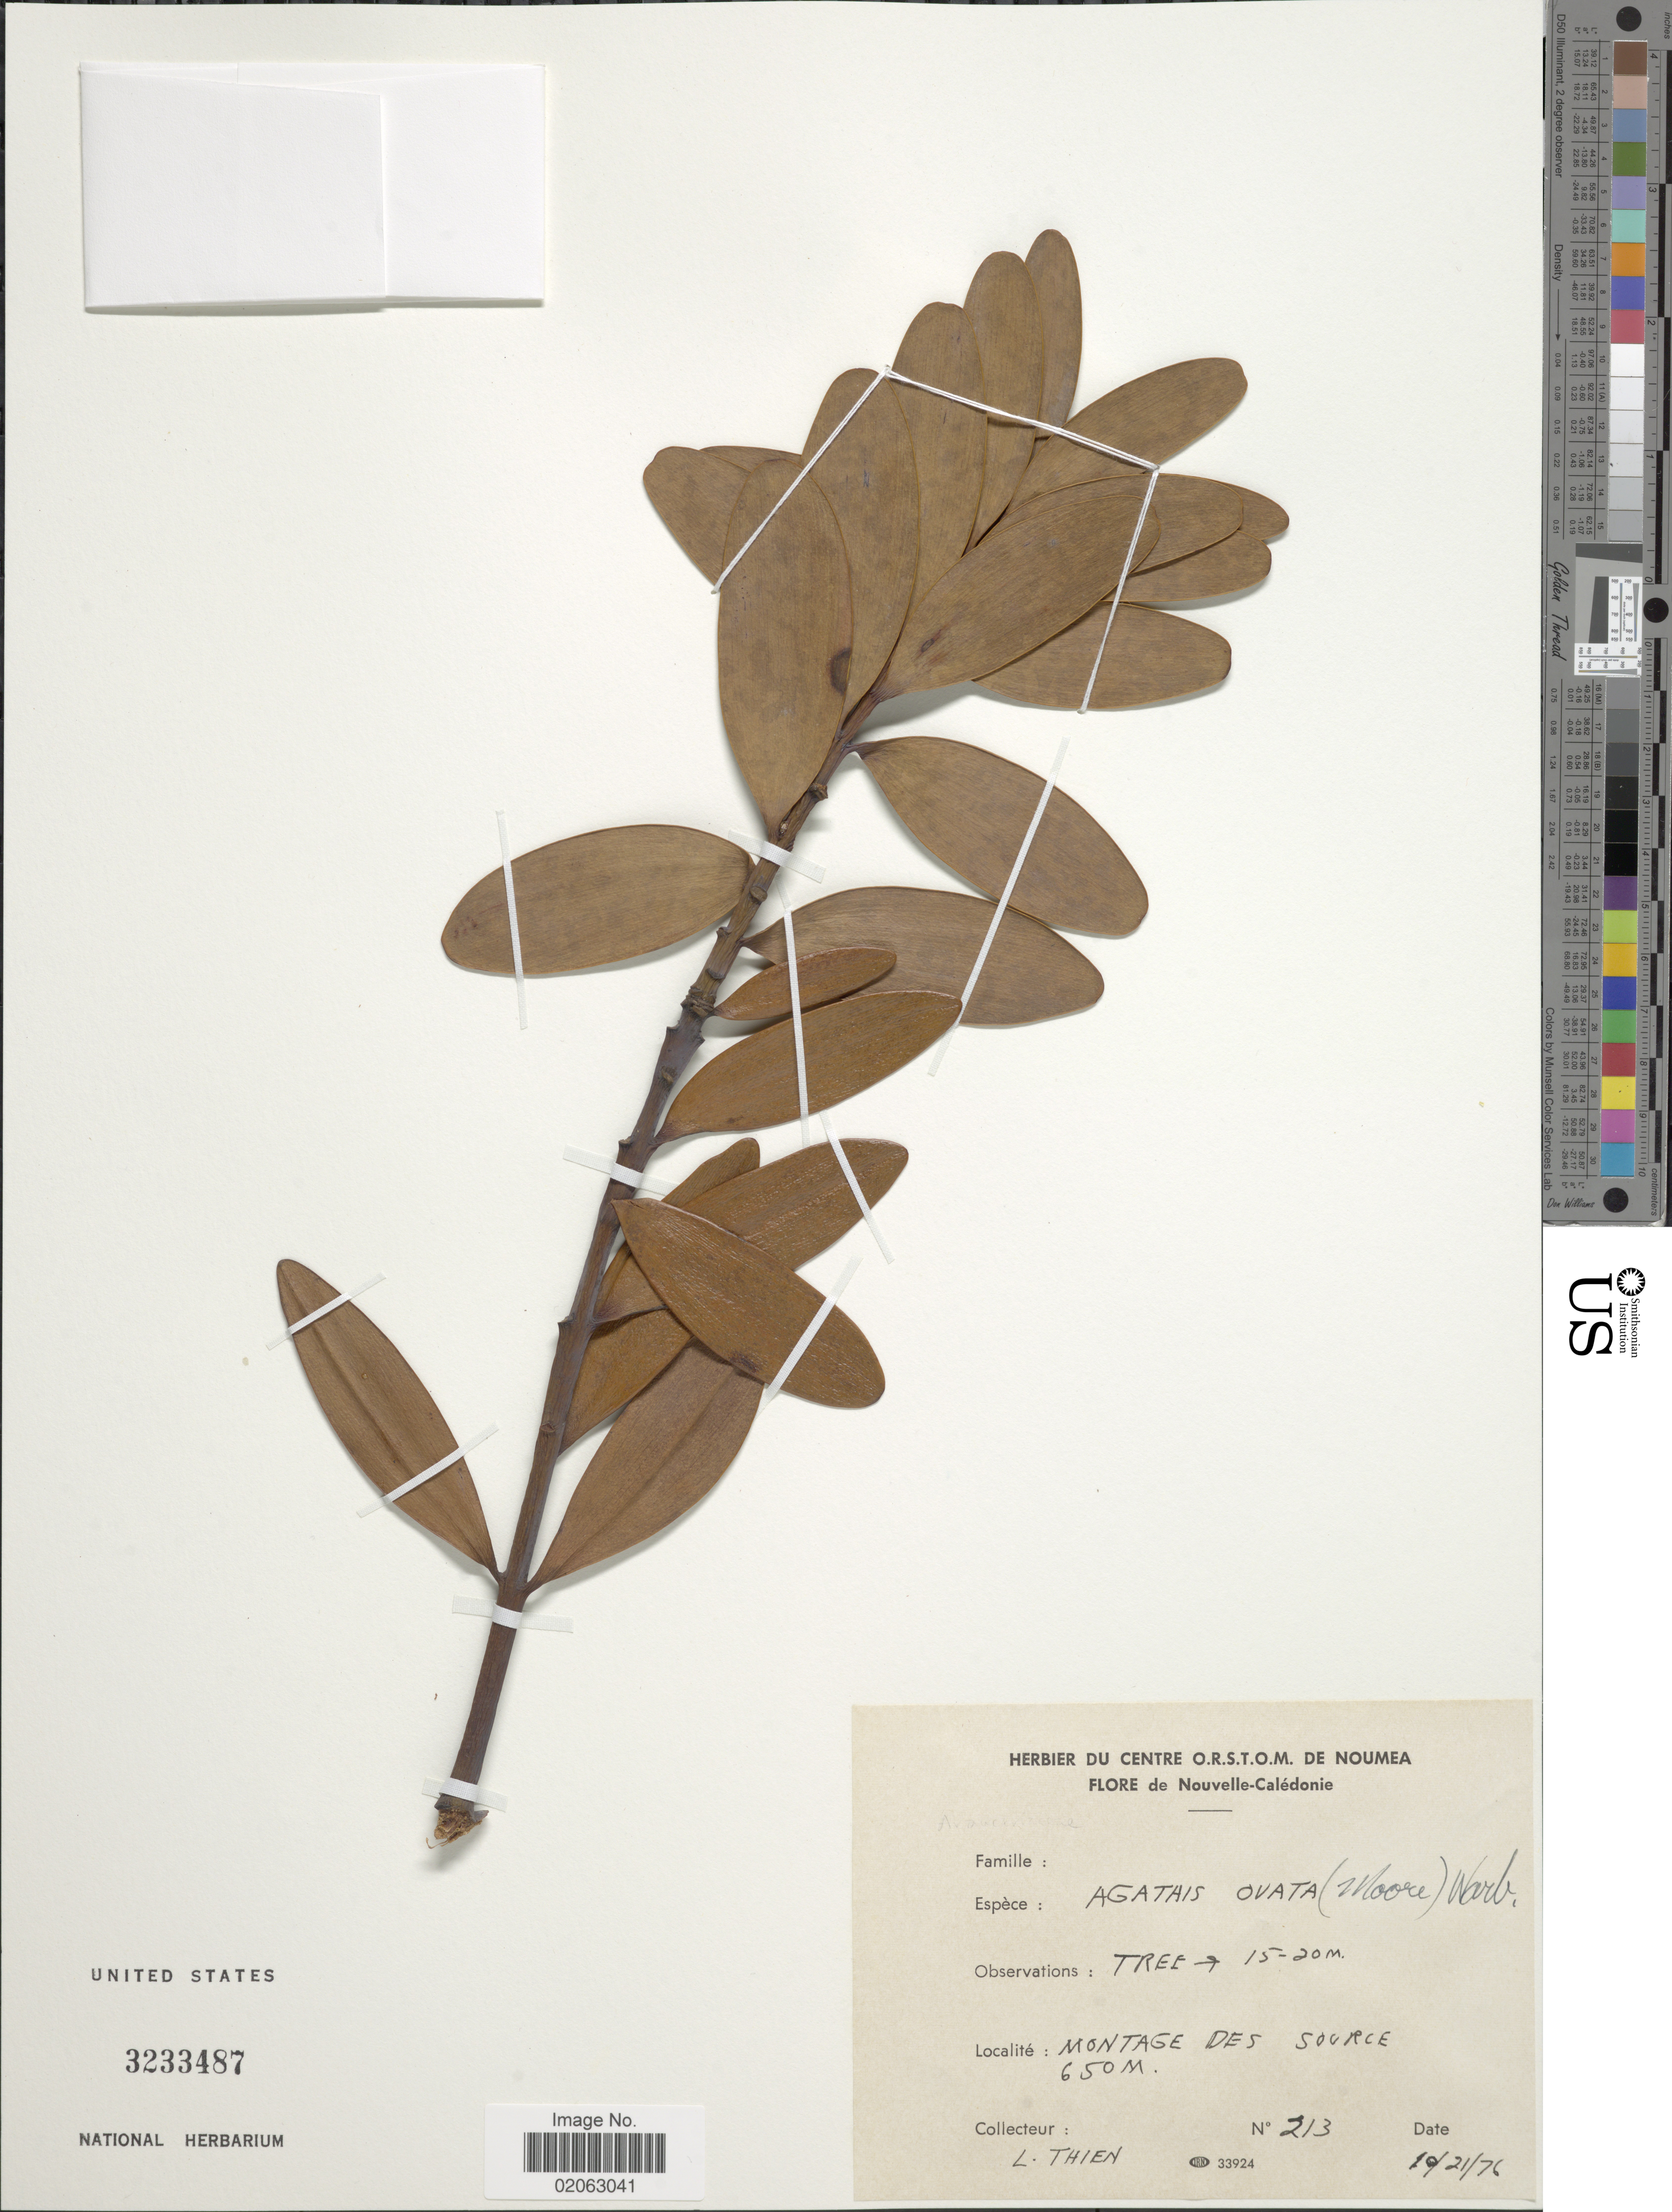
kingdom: Plantae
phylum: Tracheophyta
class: Pinopsida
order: Pinales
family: Araucariaceae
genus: Agathis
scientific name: Agathis ovata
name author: (C. Moore ex Vieill.) Warb.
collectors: L. Thien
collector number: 213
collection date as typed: Transcribed d/m/y: 21/10/76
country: New Caledonia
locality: Nouvelle-Caledonie, Montage Des Source.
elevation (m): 650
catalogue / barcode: US 3233487